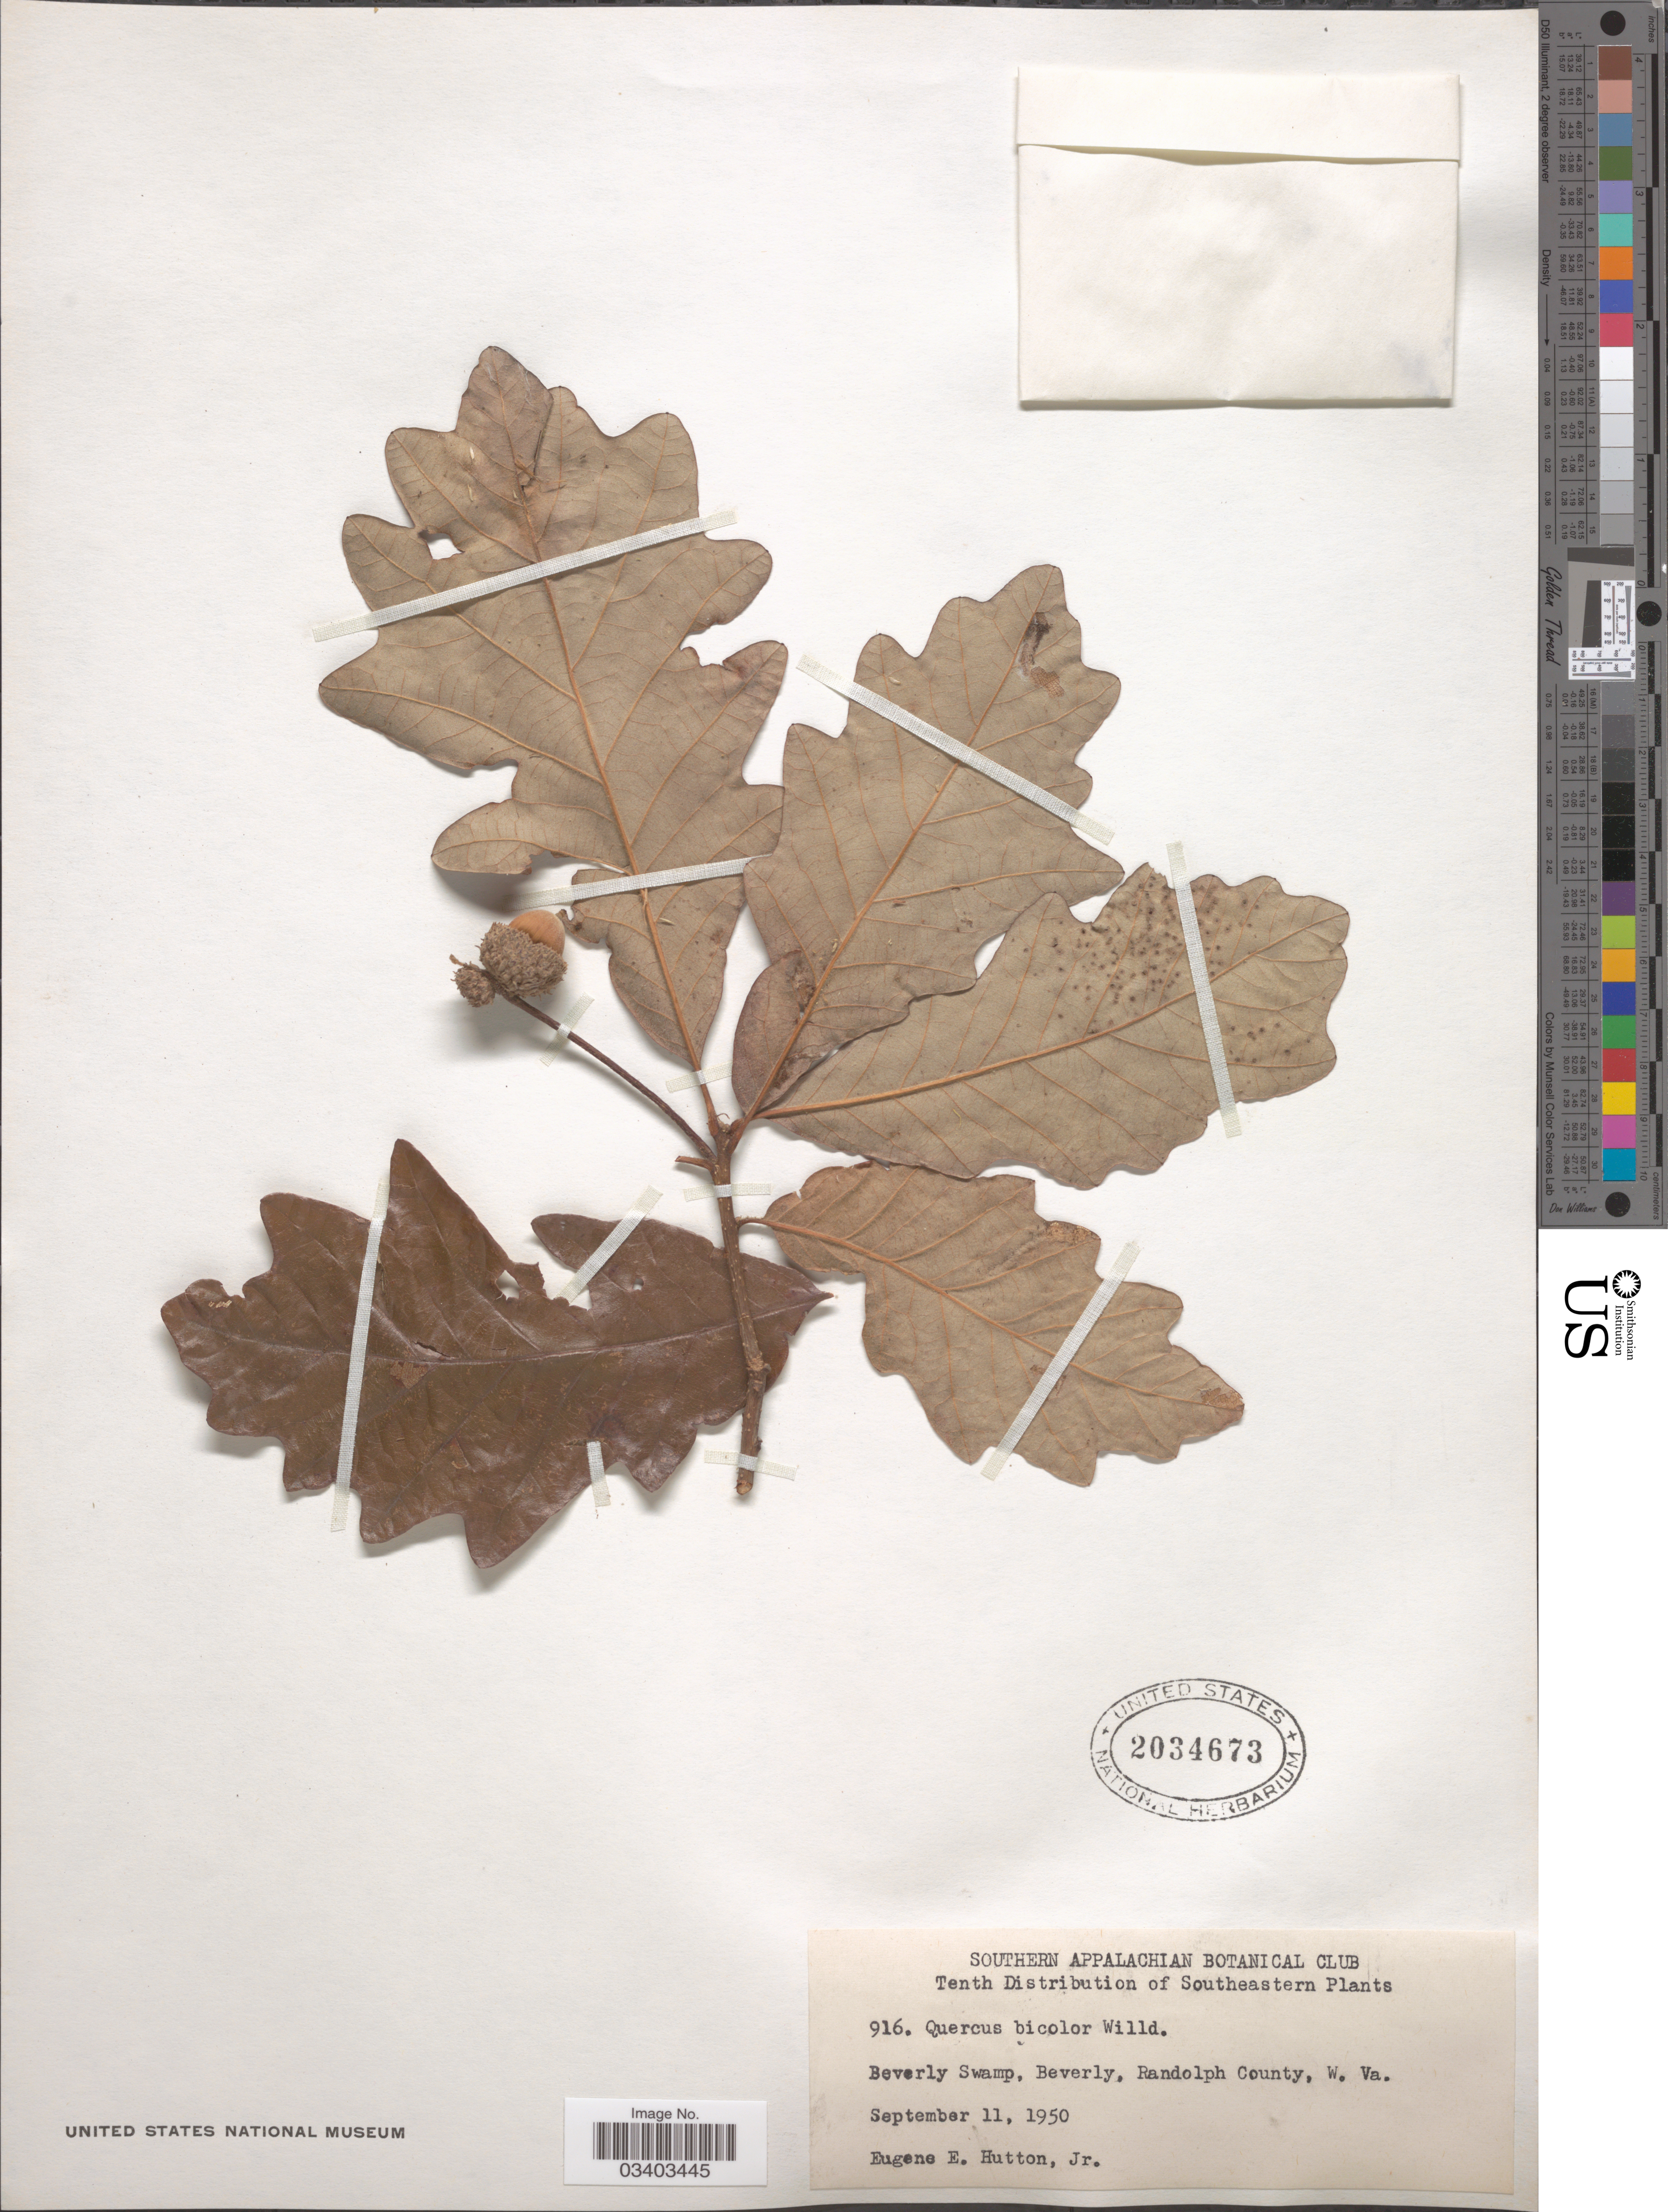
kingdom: Plantae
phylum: Tracheophyta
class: Magnoliopsida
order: Fagales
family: Fagaceae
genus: Quercus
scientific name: Quercus bicolor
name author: Willd.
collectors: E. Hutton Jr.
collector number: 916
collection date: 1950-09-11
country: United States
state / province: West Virginia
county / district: Randolph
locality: Beverly Swamp, Beverly, Randolph County.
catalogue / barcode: US 2034673